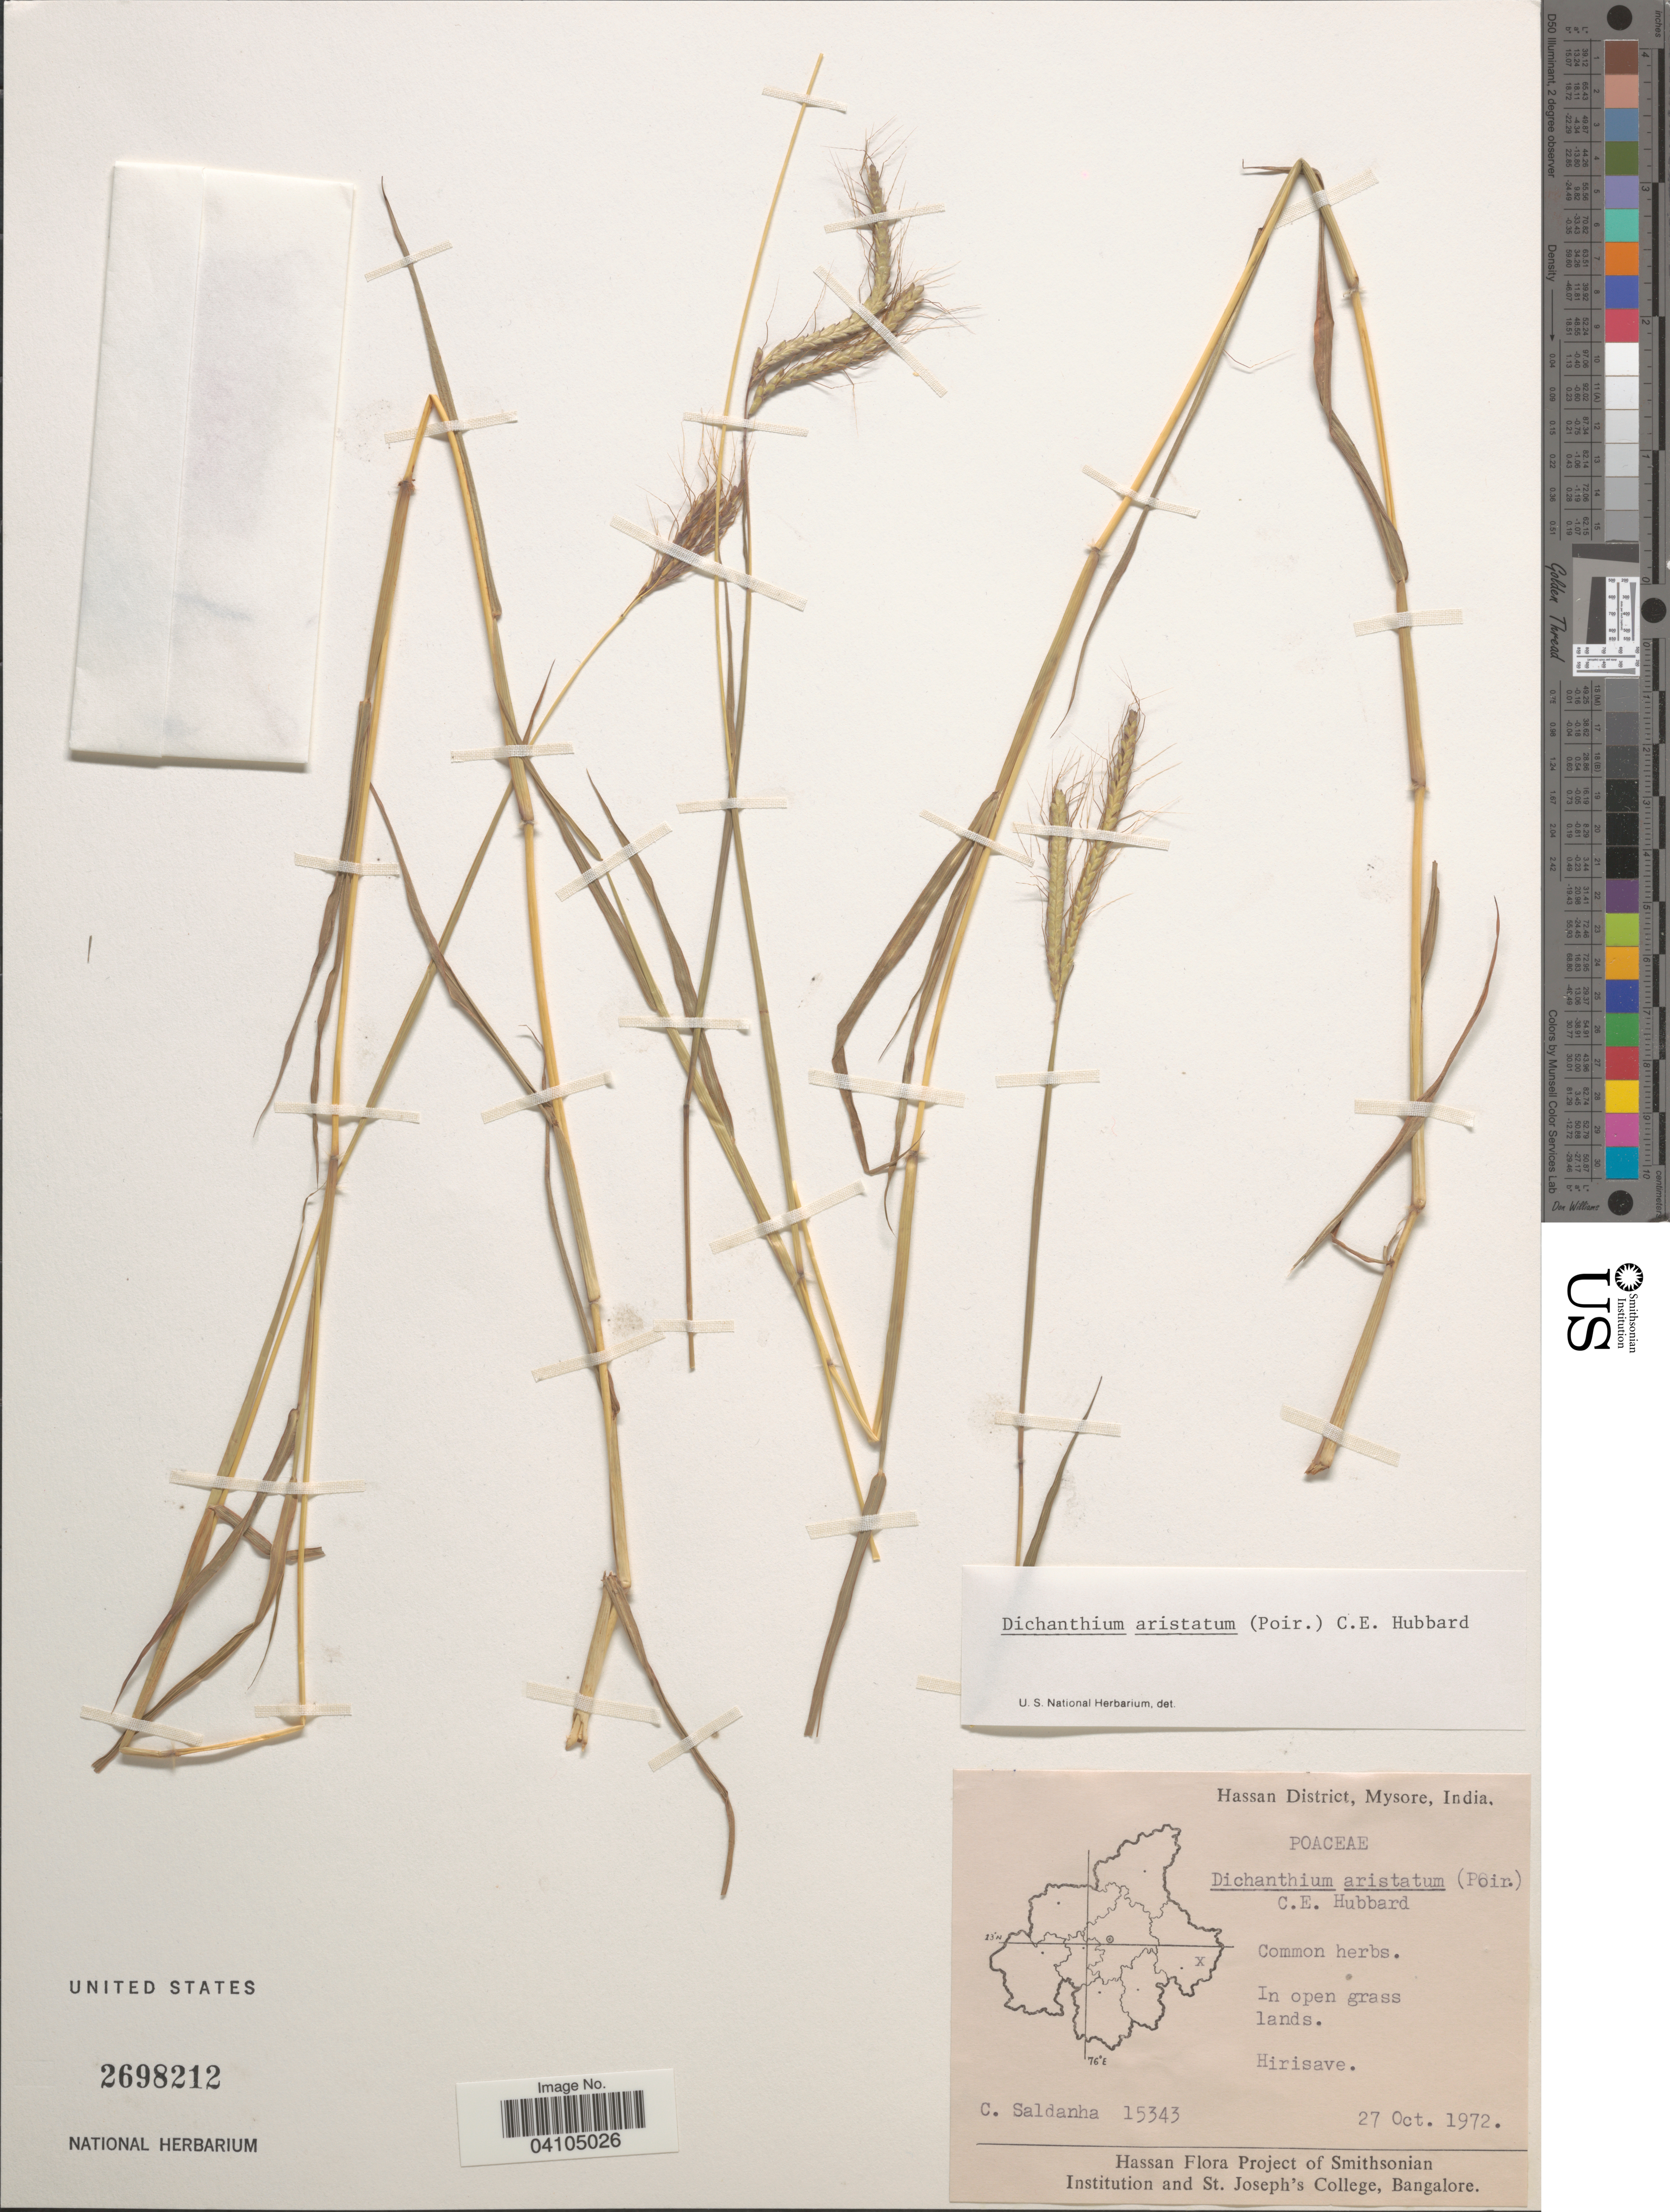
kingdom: Plantae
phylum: Tracheophyta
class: Liliopsida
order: Poales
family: Poaceae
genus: Dichanthium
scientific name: Dichanthium aristatum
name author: (Poir.) C.E. Hubb.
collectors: C. Saldanha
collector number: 15343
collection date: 1972-10-27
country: India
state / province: Karnataka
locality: Hassan District, Mysore. Hirisave.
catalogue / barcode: US 2698212